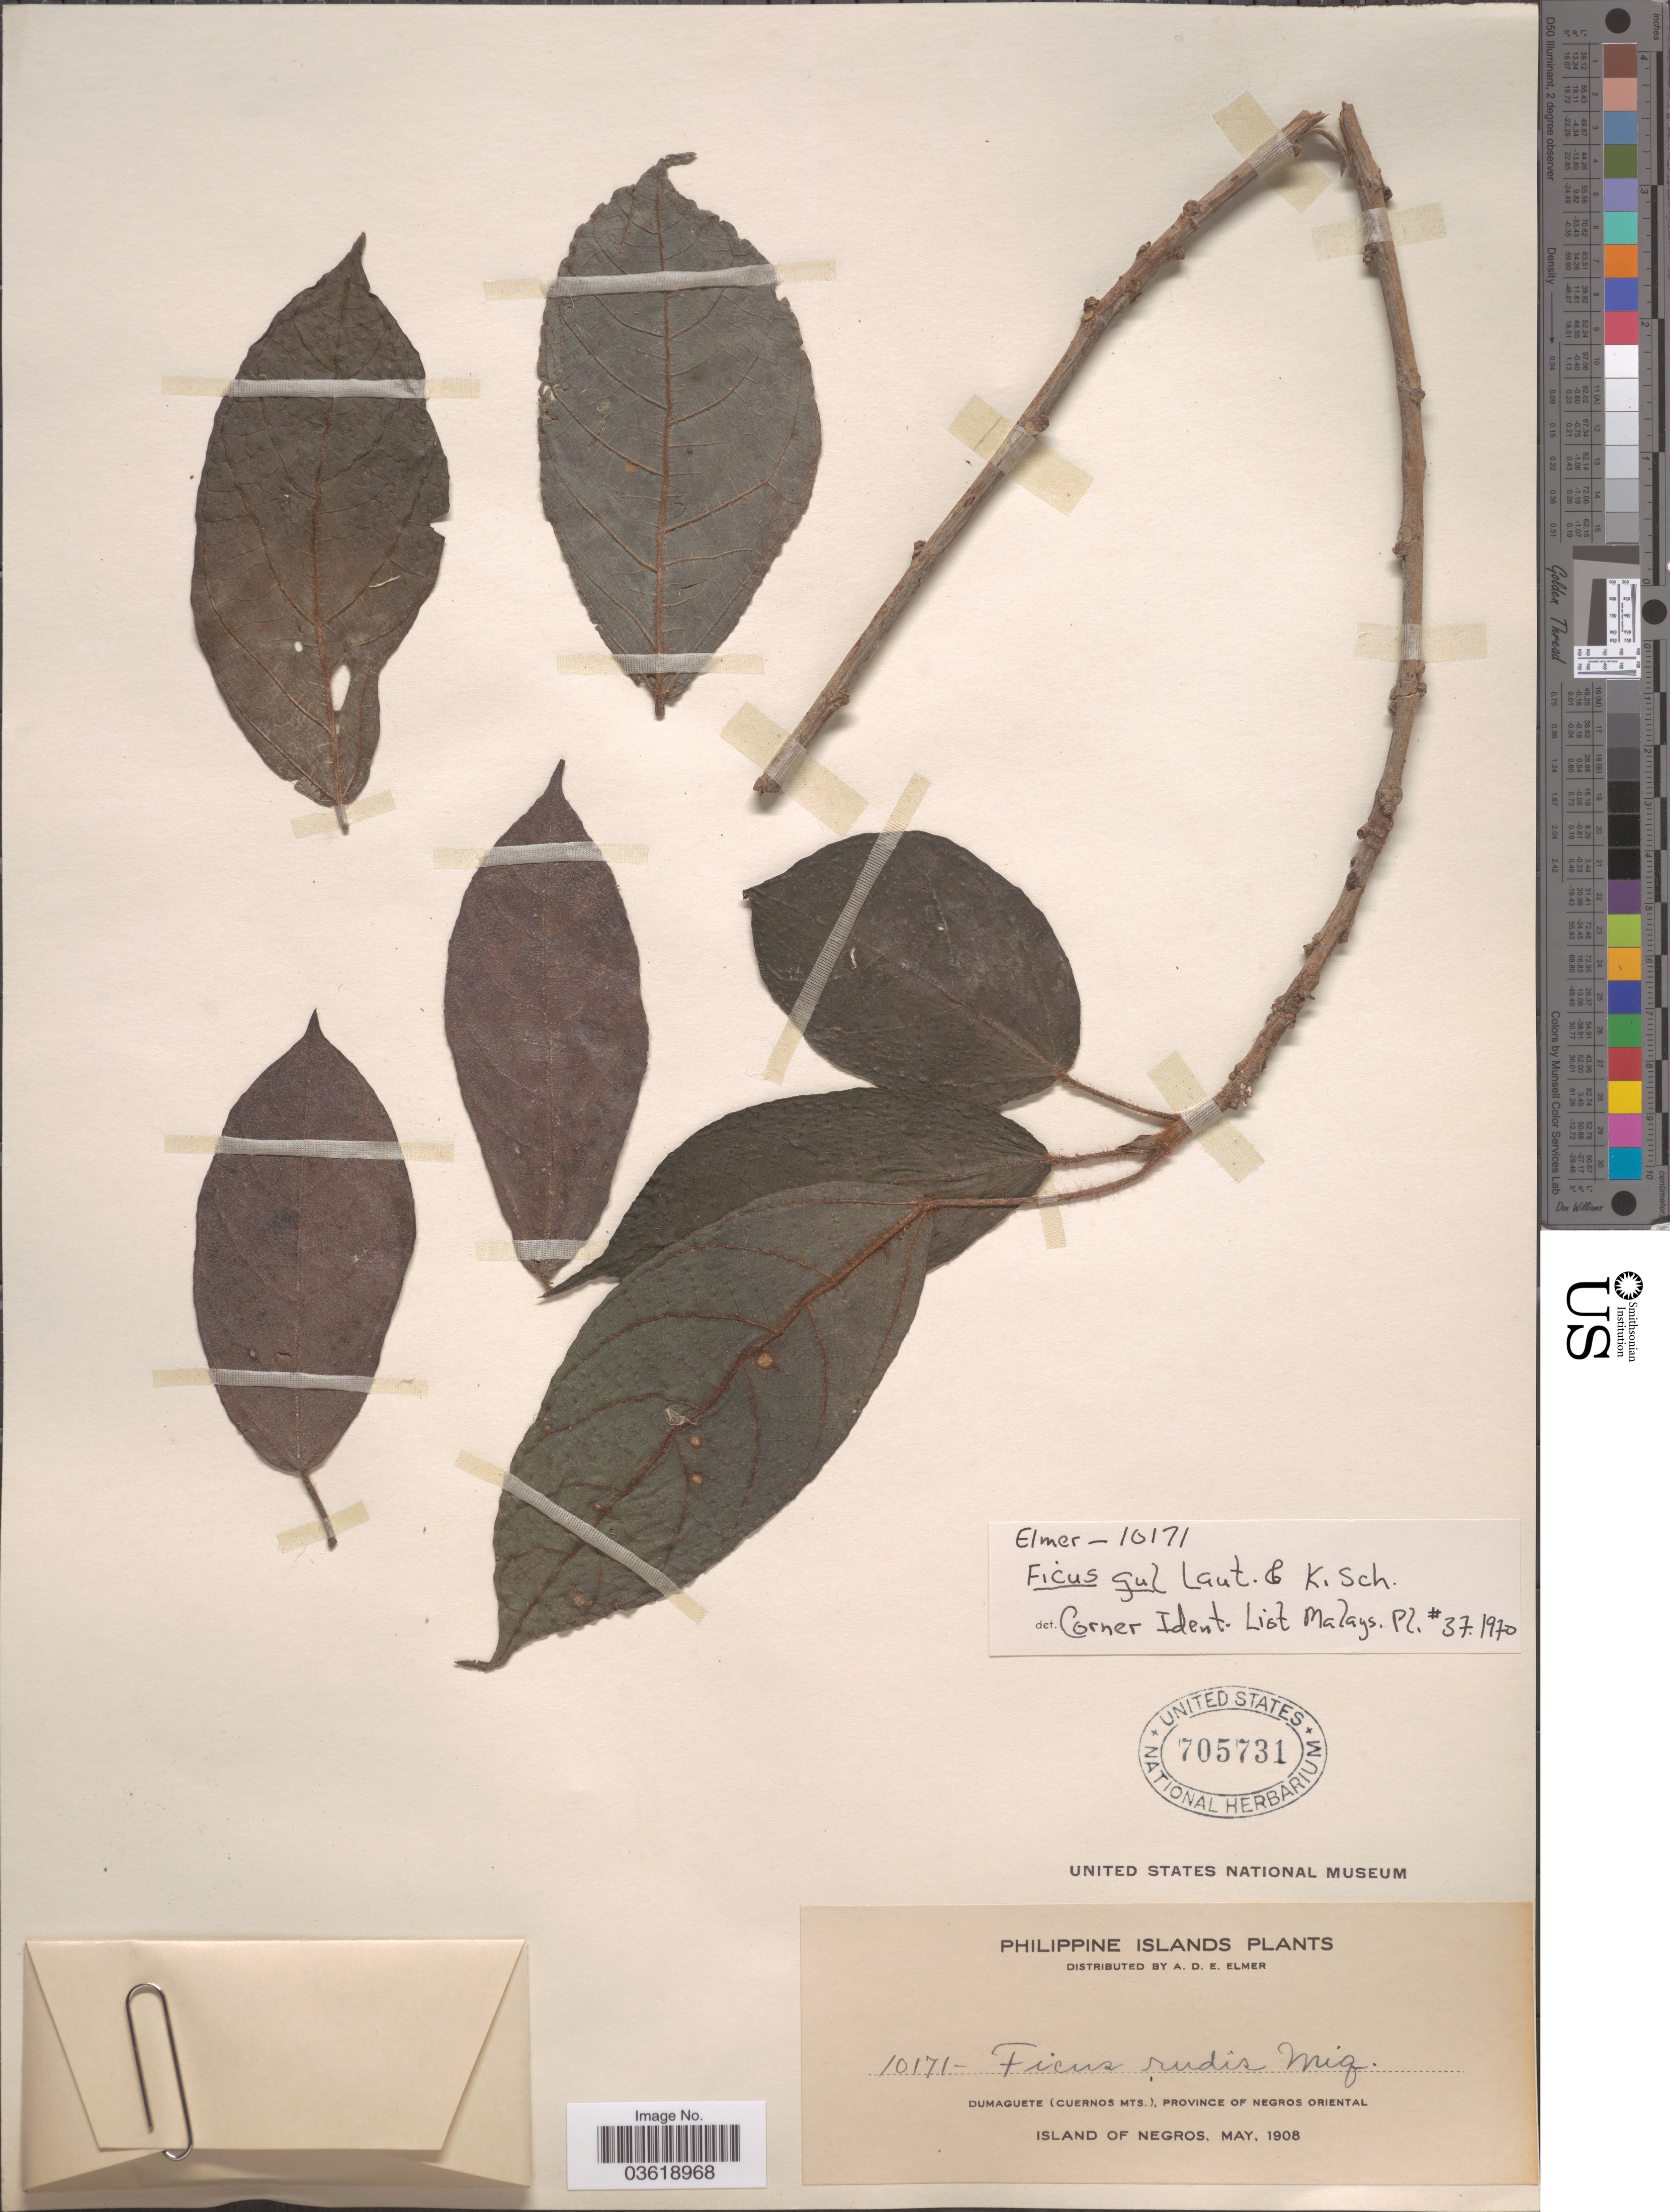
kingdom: Plantae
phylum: Tracheophyta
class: Magnoliopsida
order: Rosales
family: Moraceae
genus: Ficus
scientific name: Ficus gul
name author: Lauterb. & K. Schum.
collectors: A. D. E. Elmer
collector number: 10171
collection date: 1908-05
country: Philippines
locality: Dumaguete (Cuernos Mts.), Province of Negros Oriental. Island of Negros.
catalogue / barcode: US 705731